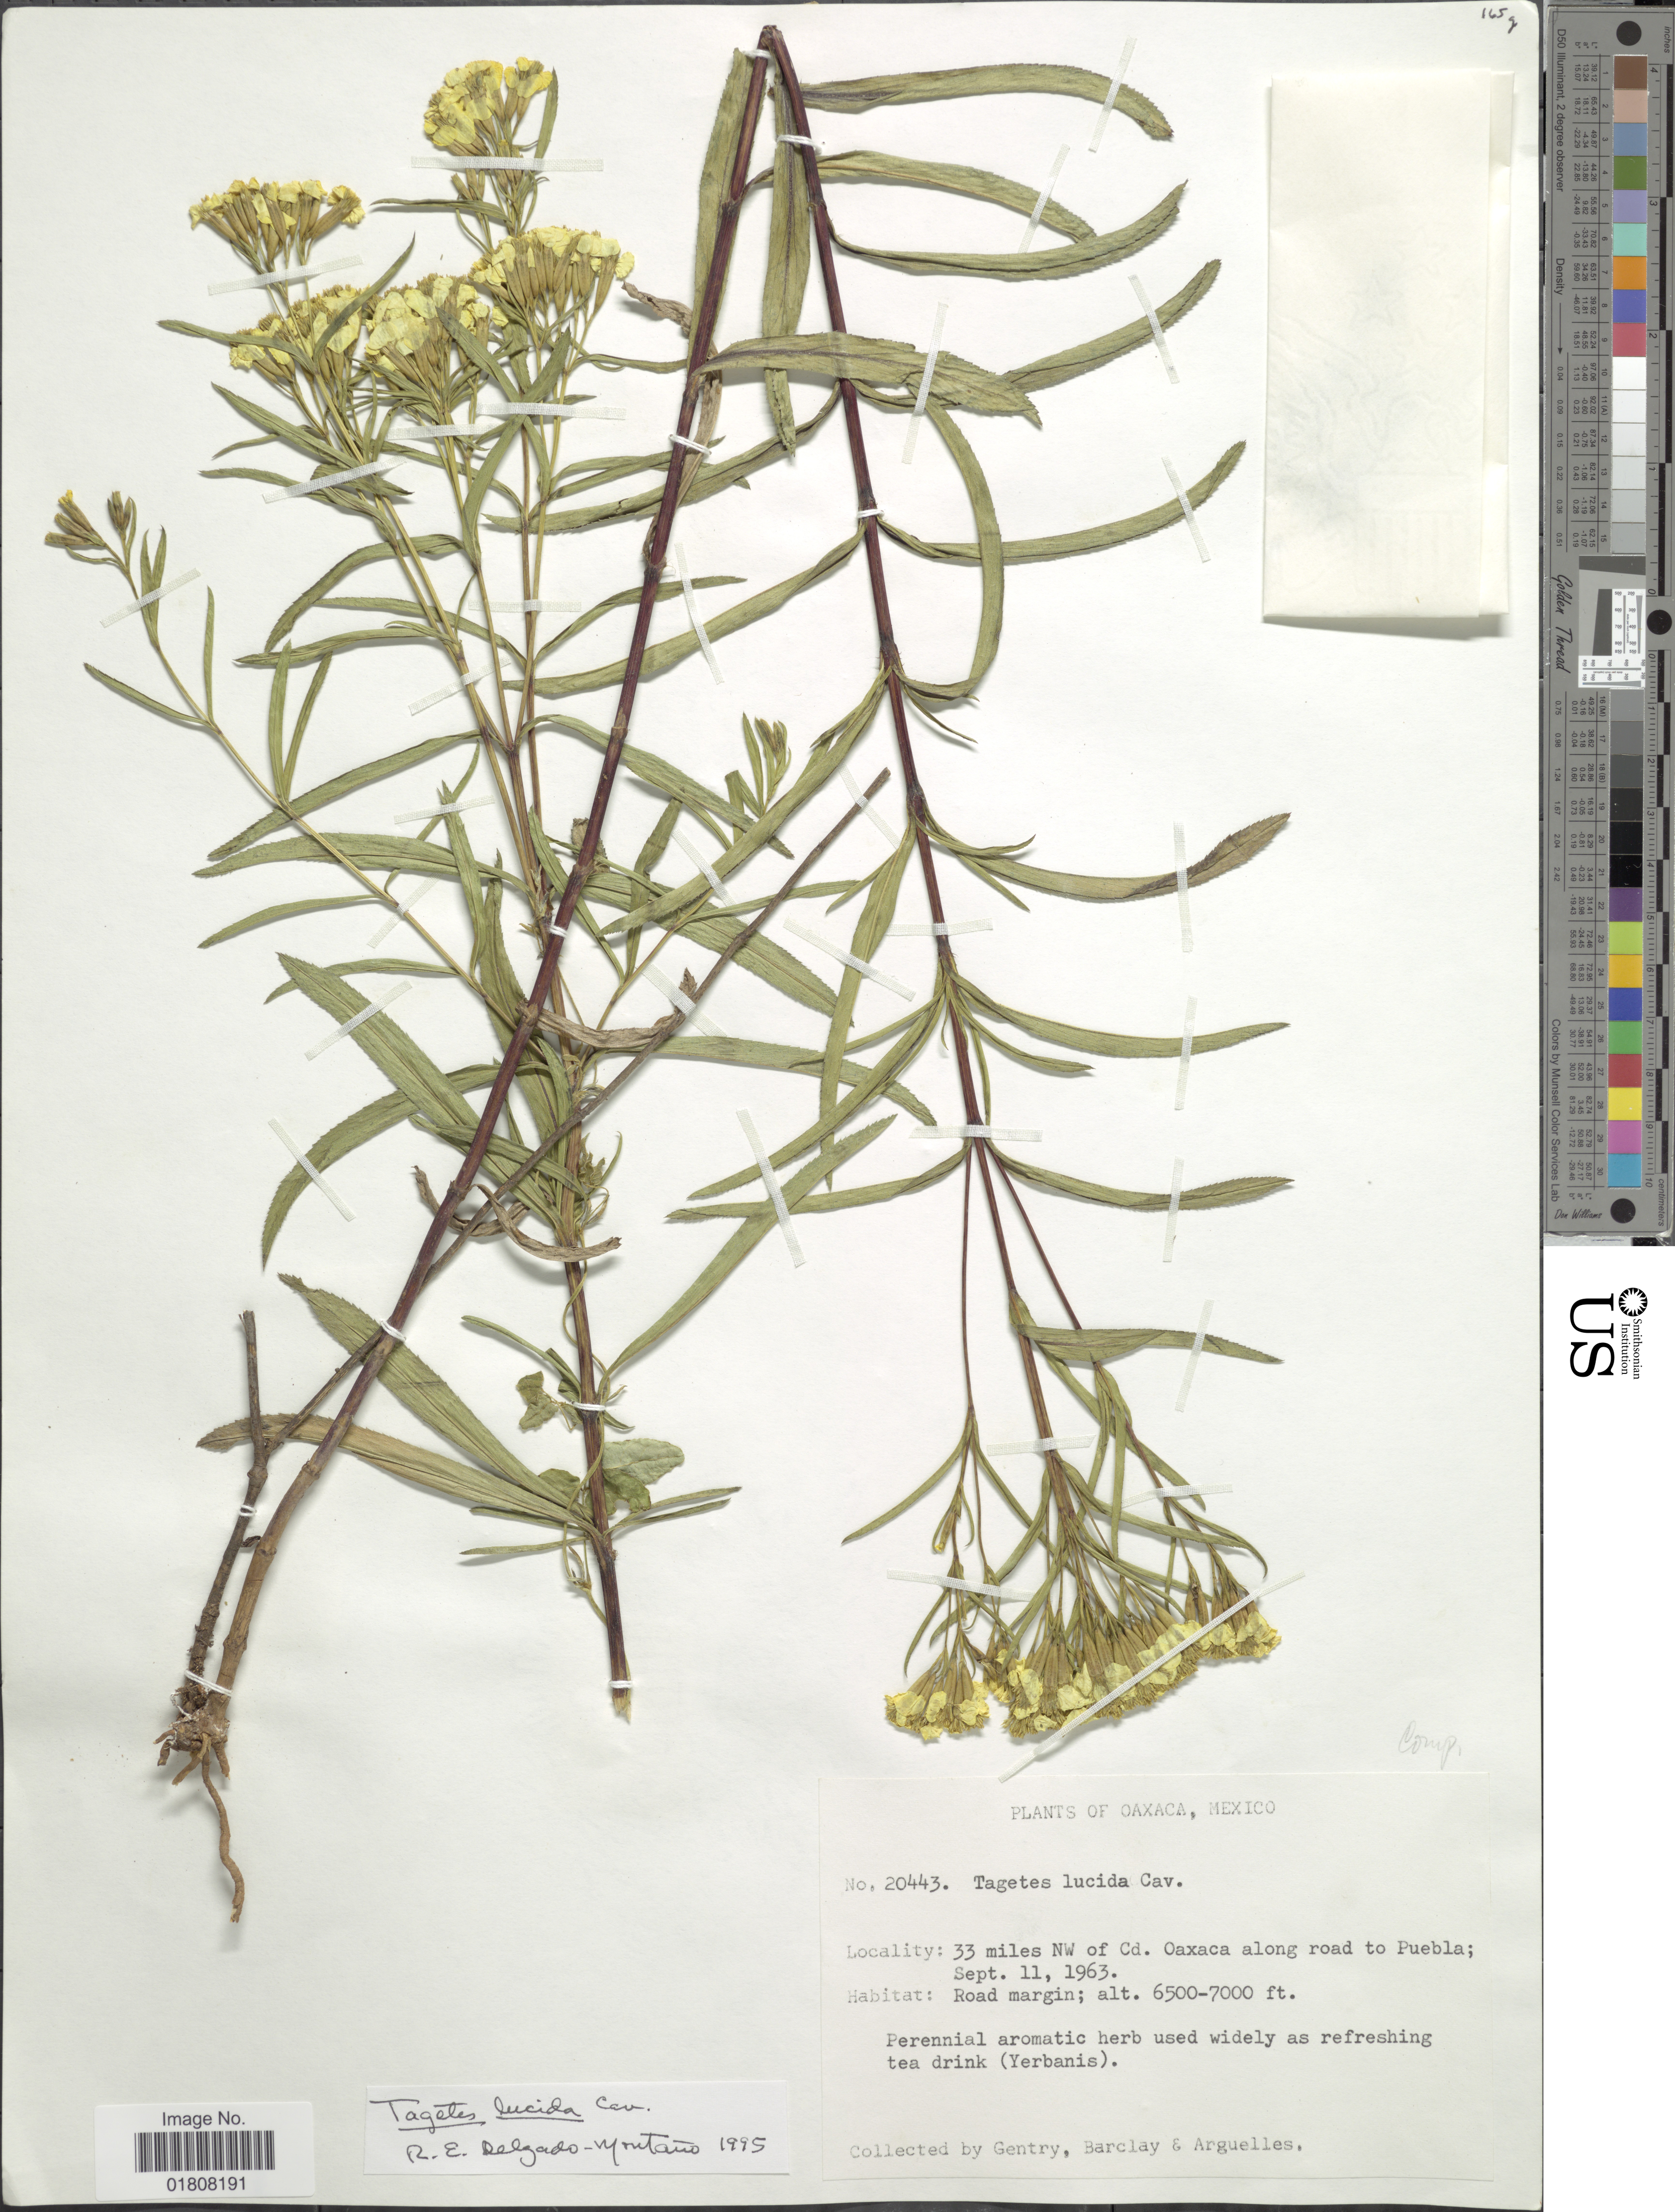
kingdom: Plantae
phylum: Tracheophyta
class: Magnoliopsida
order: Asterales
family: Asteraceae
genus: Tagetes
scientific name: Tagetes lucida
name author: Cav.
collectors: Gentry, --, -- Barclay & Arguelles, --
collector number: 20443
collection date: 1963-09-11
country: Mexico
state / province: Oaxaca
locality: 33 miles NW of Cd. Oaxaca along roadto Puebla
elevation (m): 1981